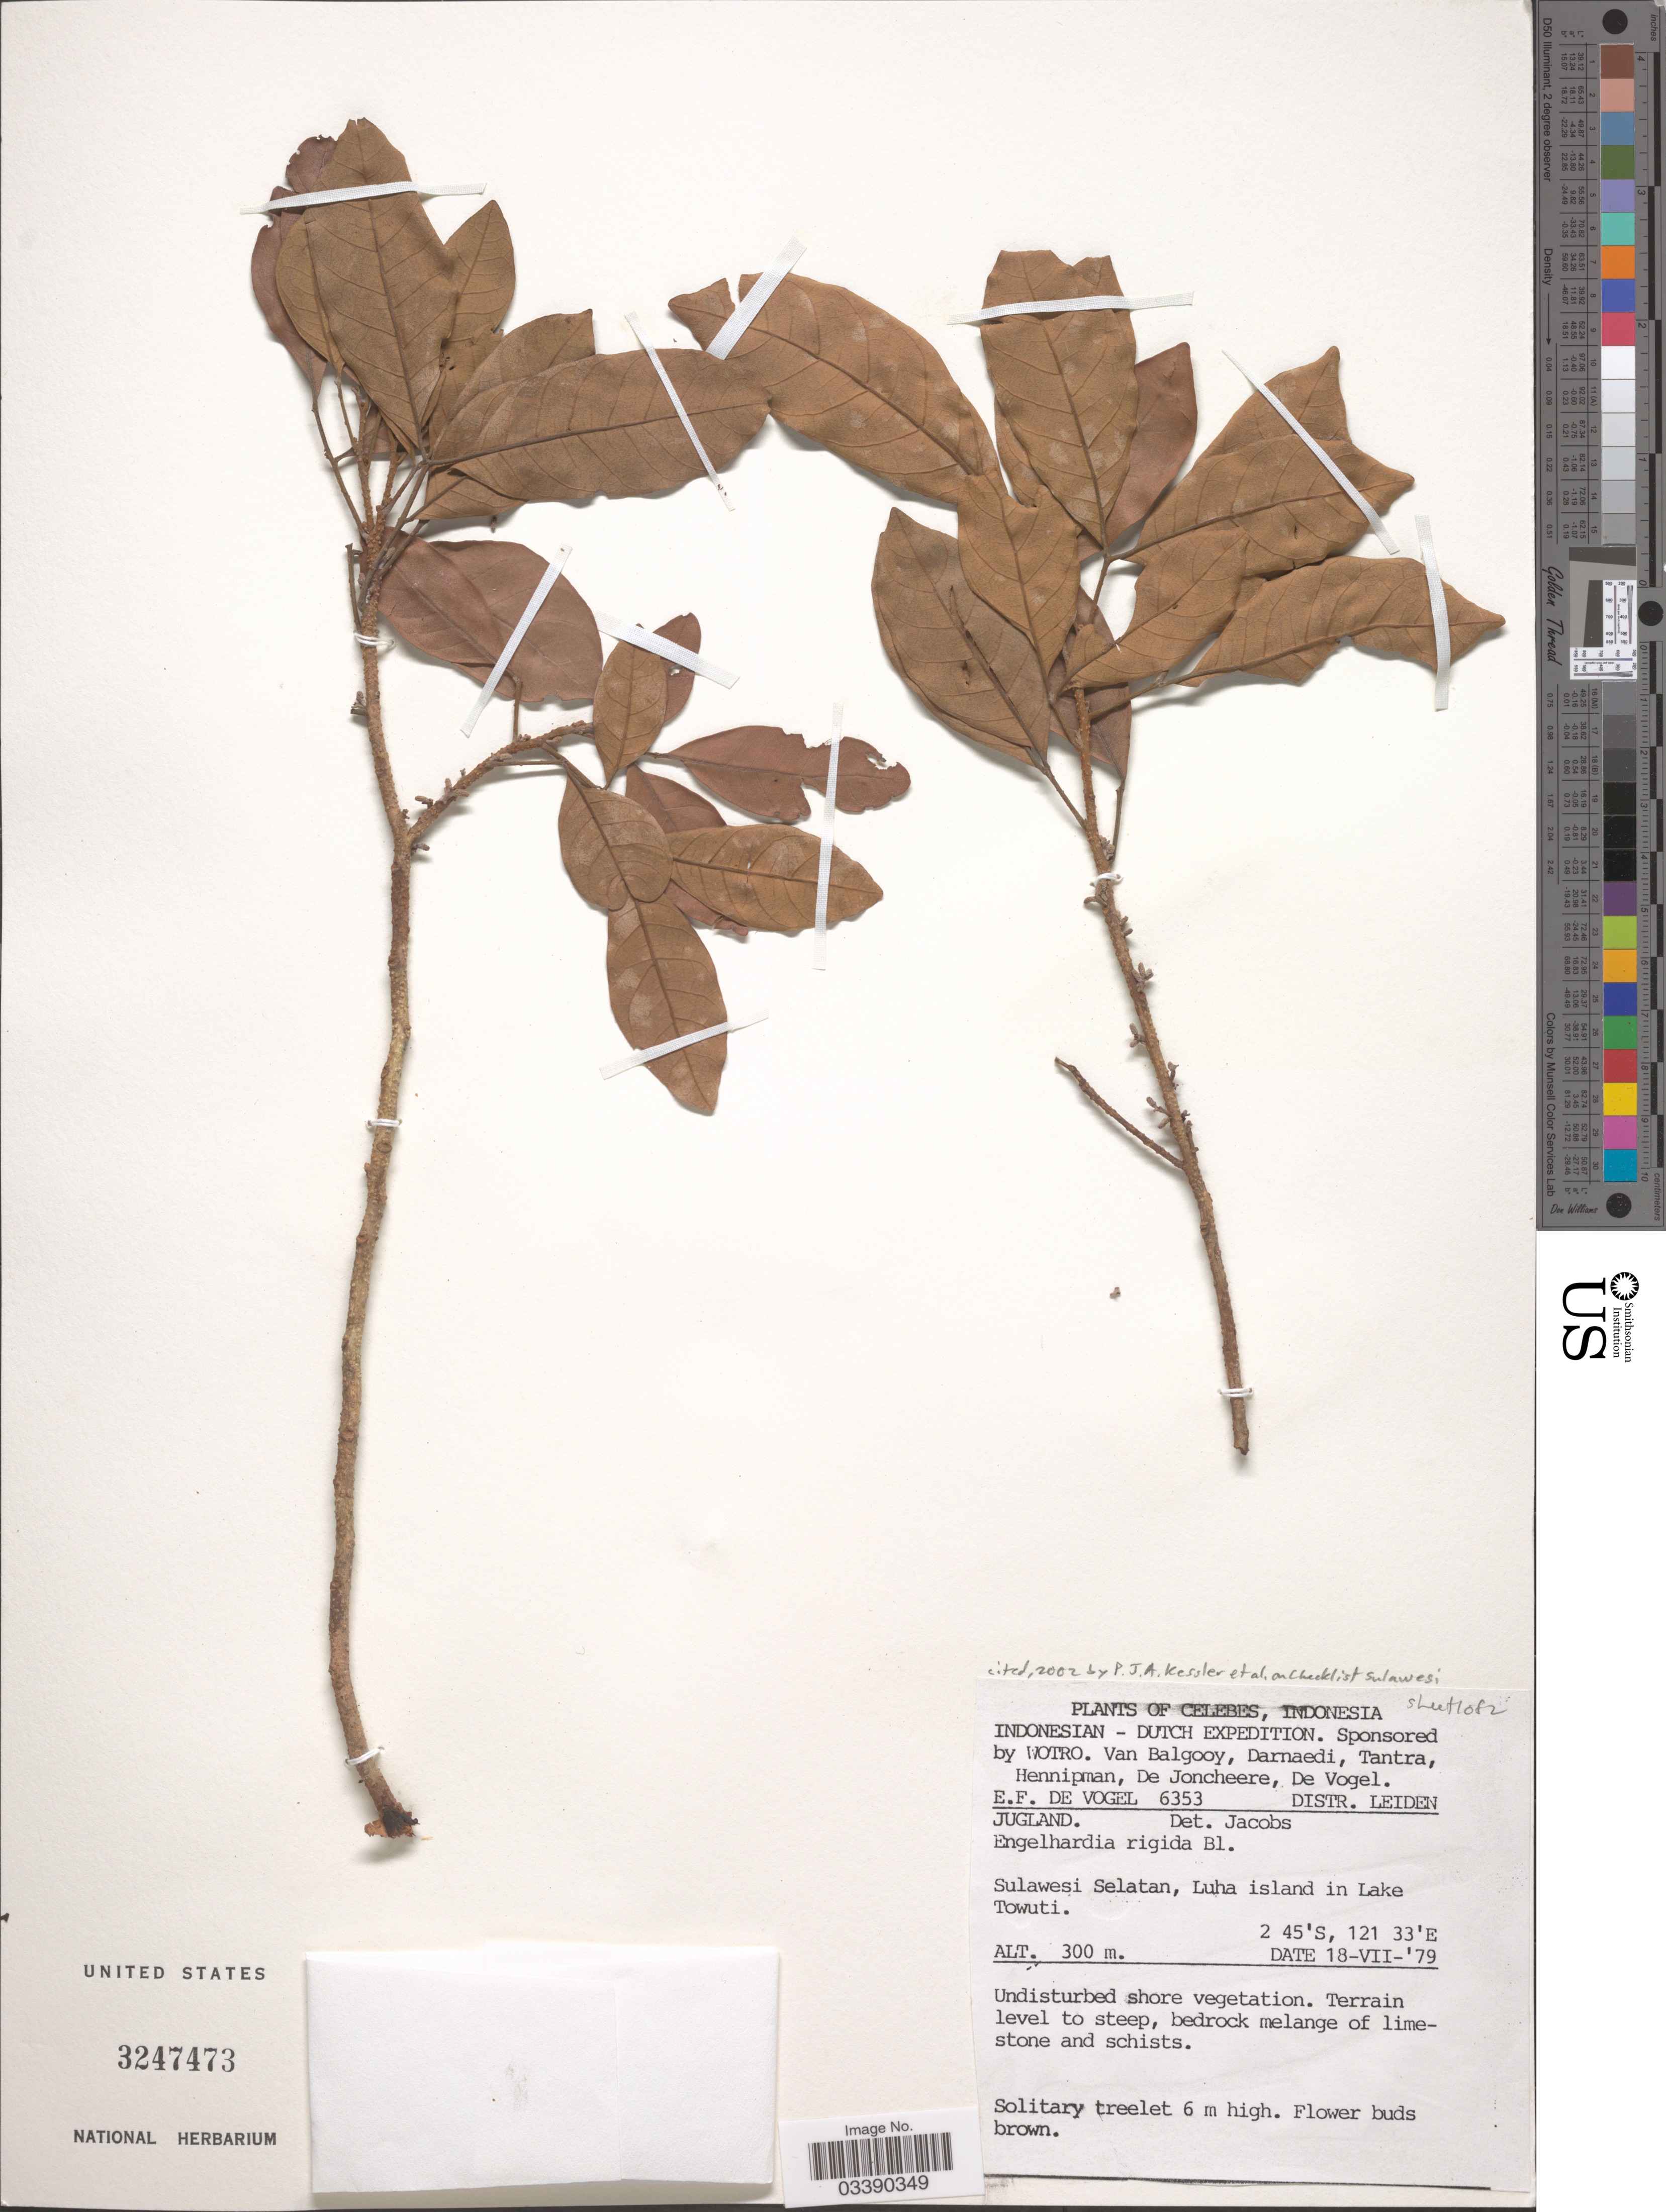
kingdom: Plantae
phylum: Tracheophyta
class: Magnoliopsida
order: Fagales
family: Juglandaceae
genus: Engelhardia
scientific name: Engelhardia rigida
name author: Blume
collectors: E. F. de Vogel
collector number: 6353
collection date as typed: Transcribed d/m/y: 18/7/79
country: Indonesia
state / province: Sulawesi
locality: Celebes. Sulawesi Selatan, Luha island in Lake Towuti.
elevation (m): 300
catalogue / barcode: US 3247473